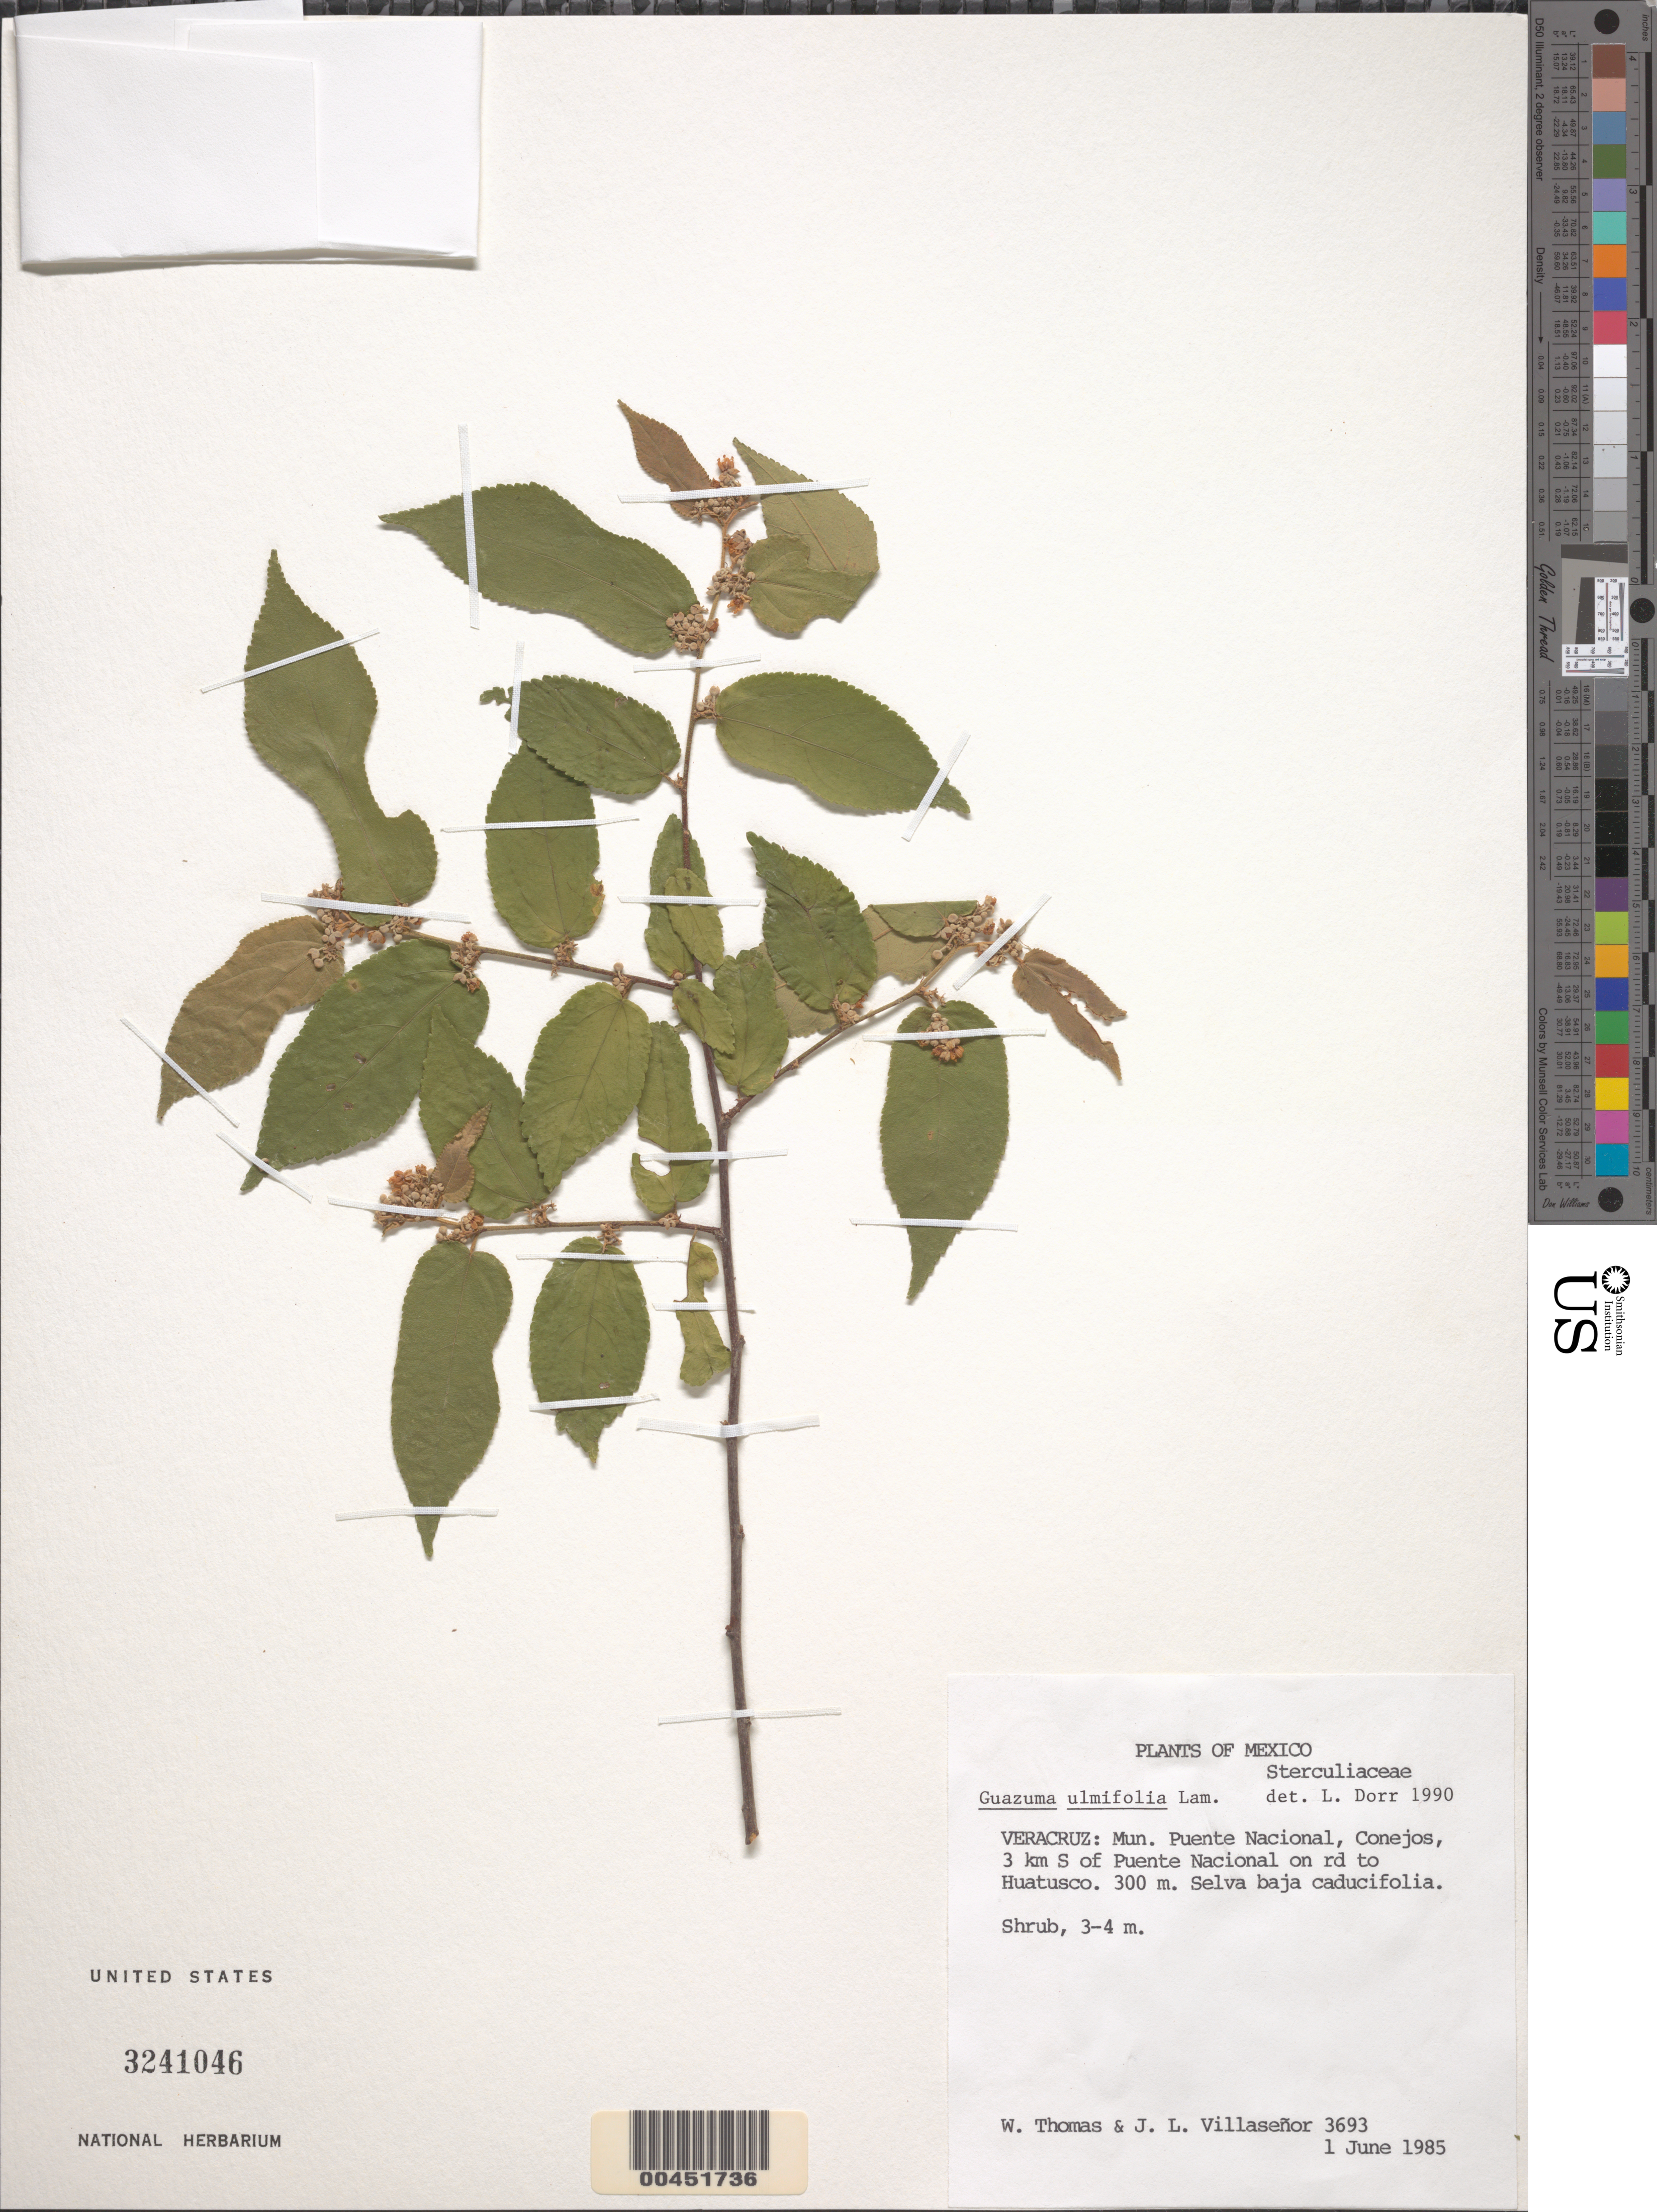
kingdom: Plantae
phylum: Tracheophyta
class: Magnoliopsida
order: Malvales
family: Malvaceae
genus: Guazuma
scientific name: Guazuma ulmifolia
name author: Lam.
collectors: W. Thomas & J. Villaseñor R.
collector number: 3693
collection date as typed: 01 Jun 1985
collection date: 1985-06-01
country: Mexico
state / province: Veracruz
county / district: Puente Nacional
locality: Conejos, 3 km S of Puente Nacional on rd to Huatusco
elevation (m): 300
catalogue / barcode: US 3241046